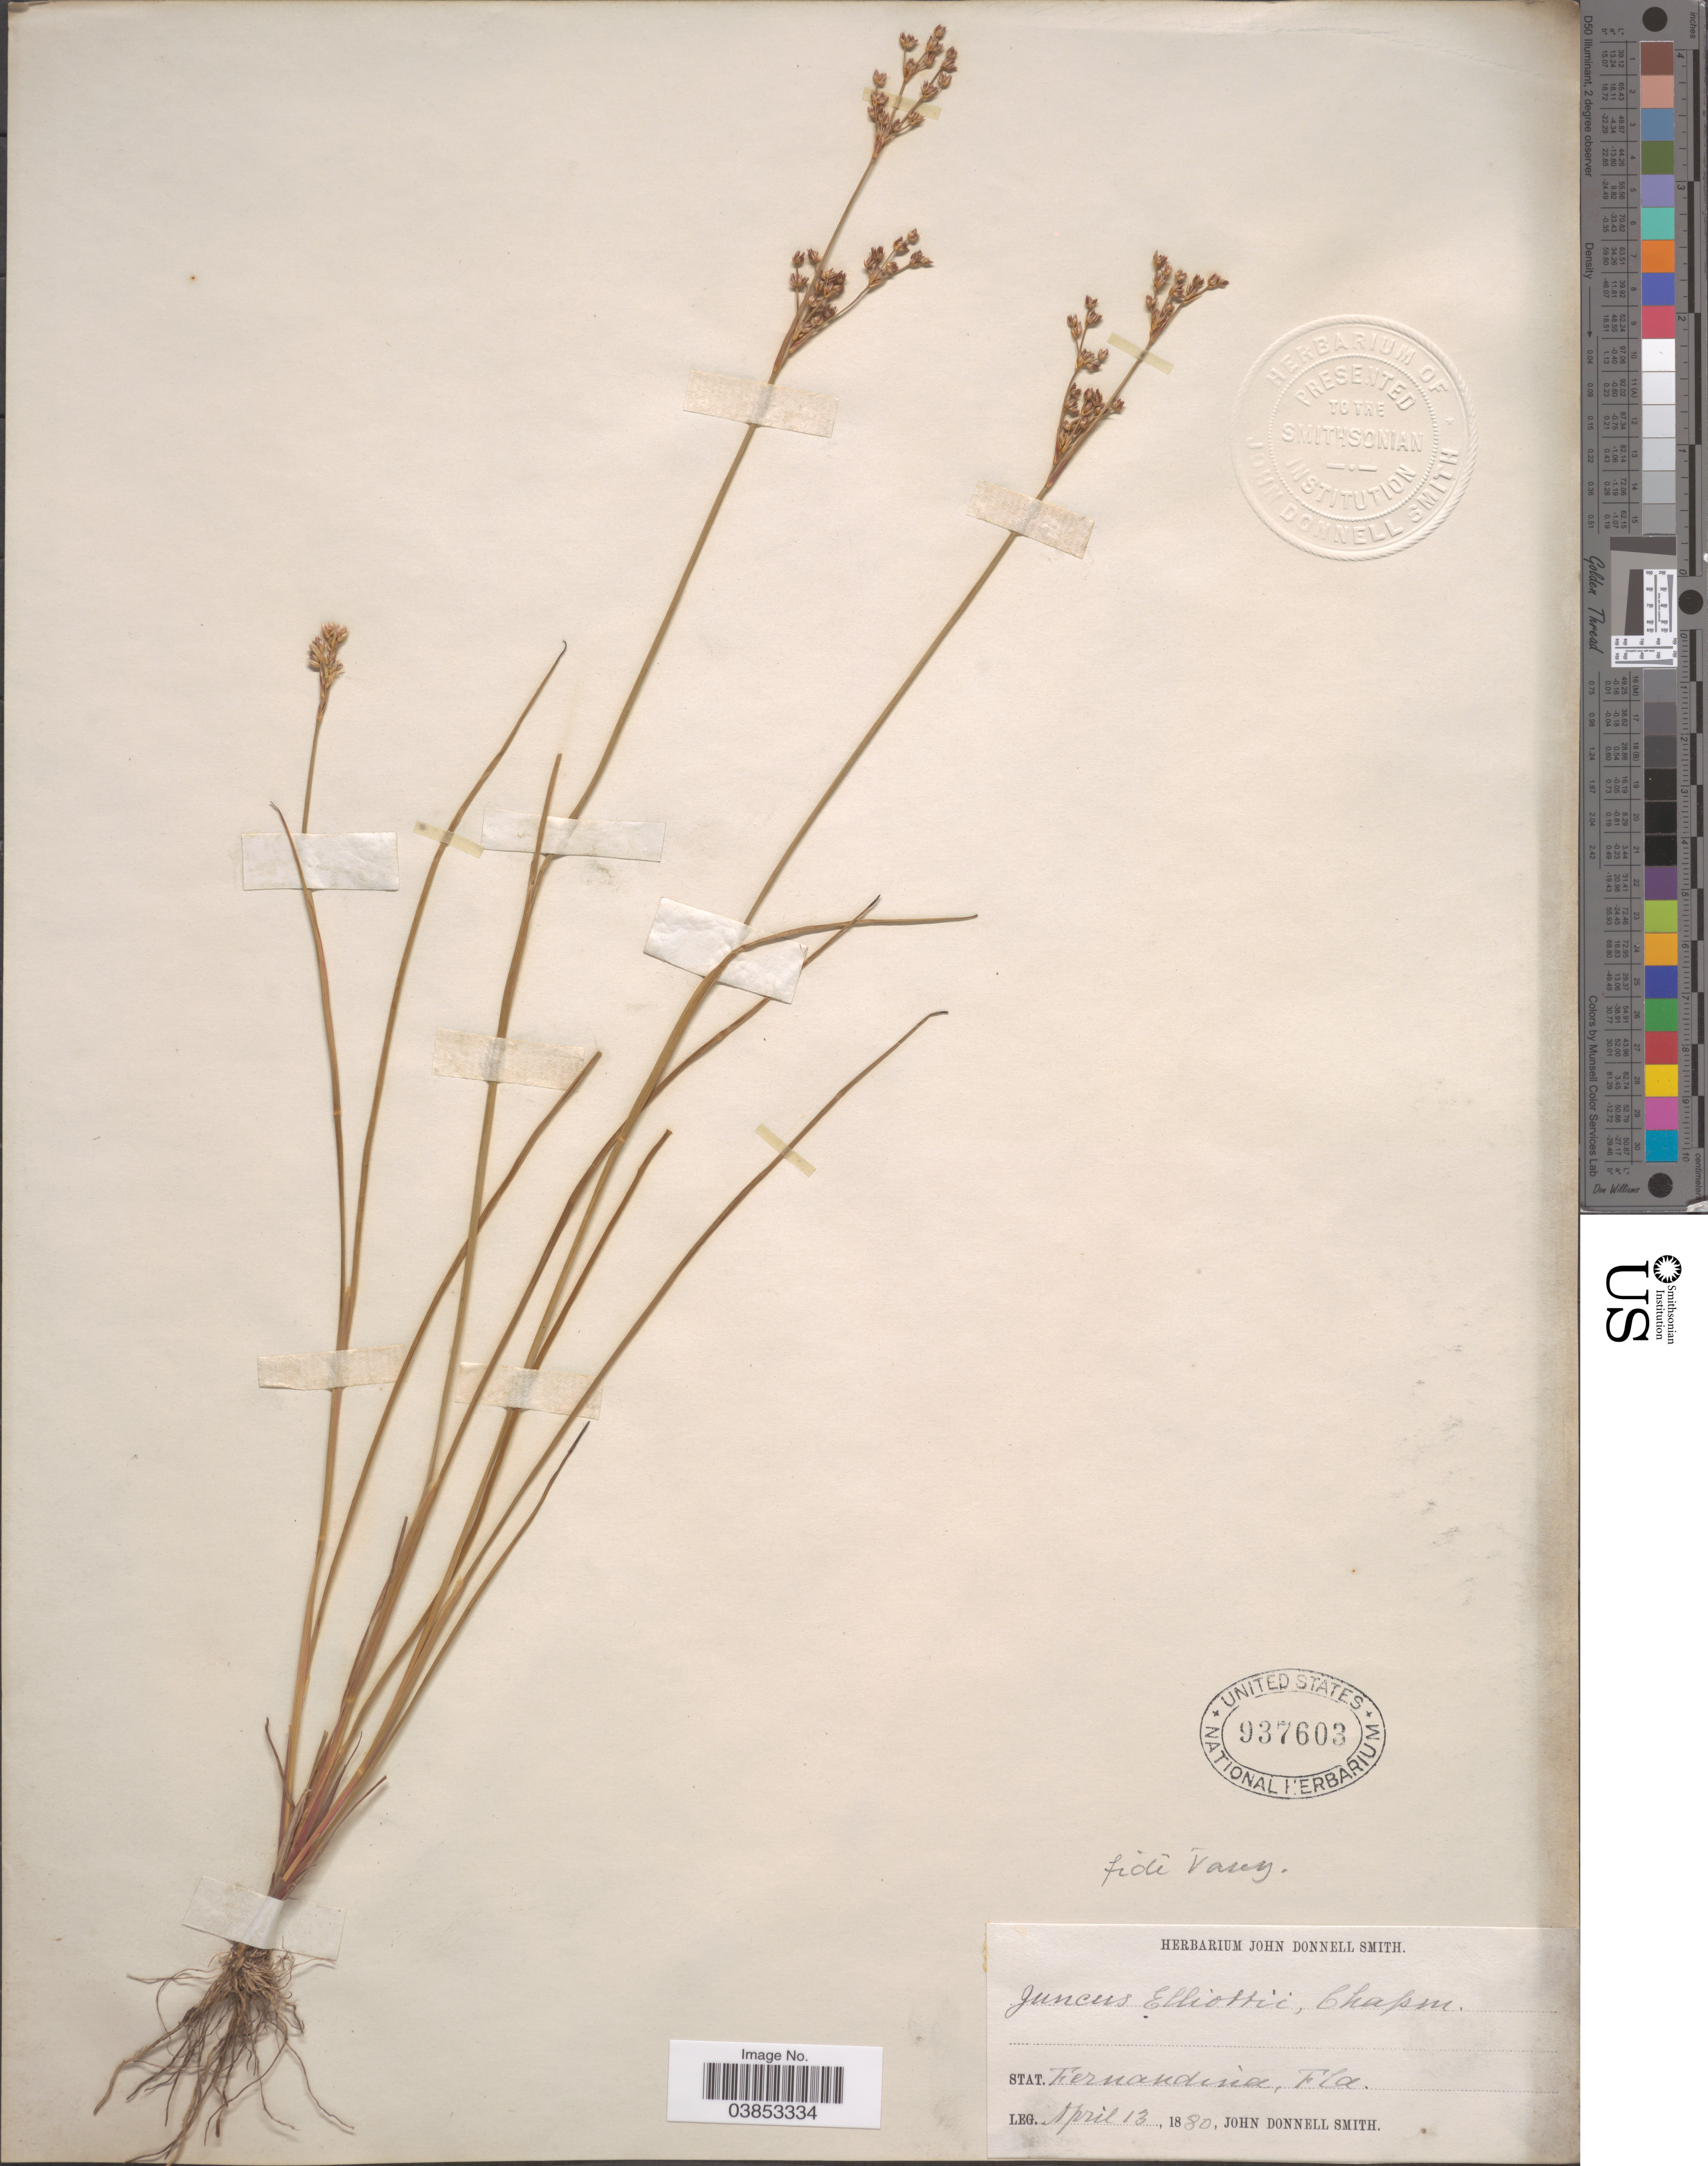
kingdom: Plantae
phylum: Tracheophyta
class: Liliopsida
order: Poales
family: Juncaceae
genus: Juncus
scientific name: Juncus elliottii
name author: Chapm.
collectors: J. Donnell Smith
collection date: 1880-04-13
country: United States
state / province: Florida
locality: Stat. Fernandina.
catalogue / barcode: US 937603